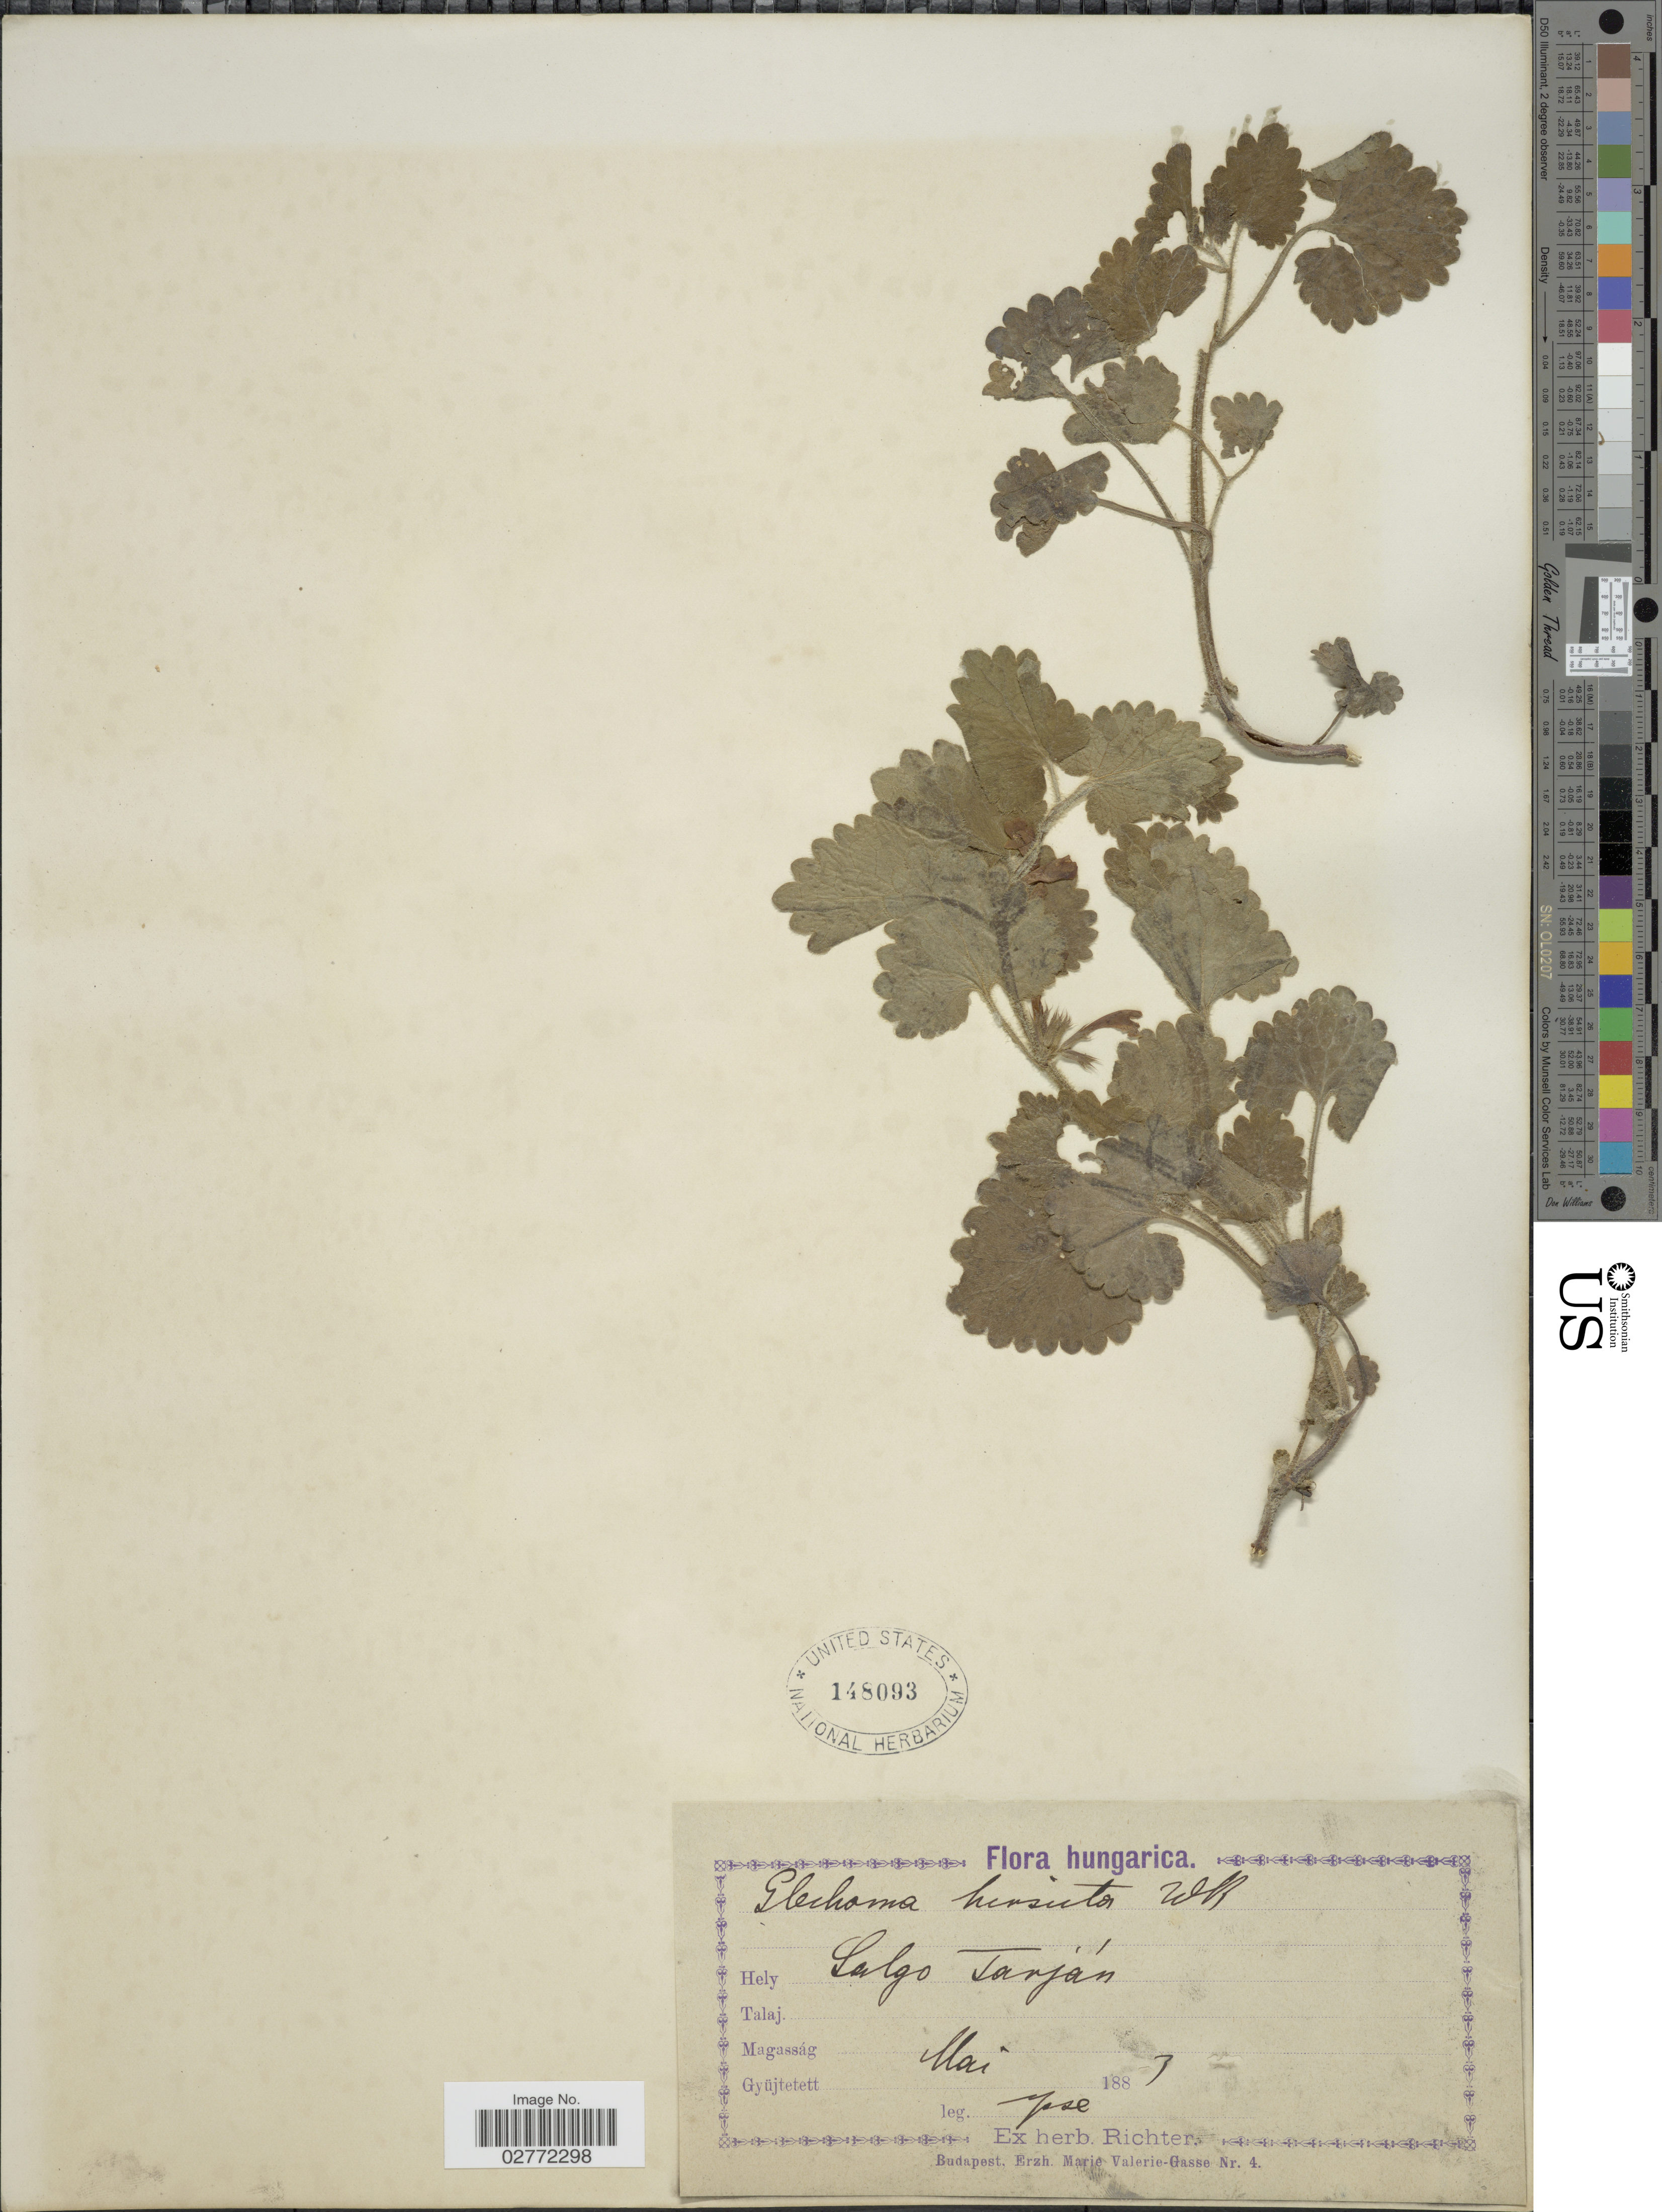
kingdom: Plantae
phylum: Tracheophyta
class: Magnoliopsida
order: Lamiales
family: Lamiaceae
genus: Glechoma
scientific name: Glechoma hirsuta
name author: Waldst. & Kit.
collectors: -- Richter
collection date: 1887-05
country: Hungary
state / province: Salgótarján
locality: Salgo Tarján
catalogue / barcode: US 148093